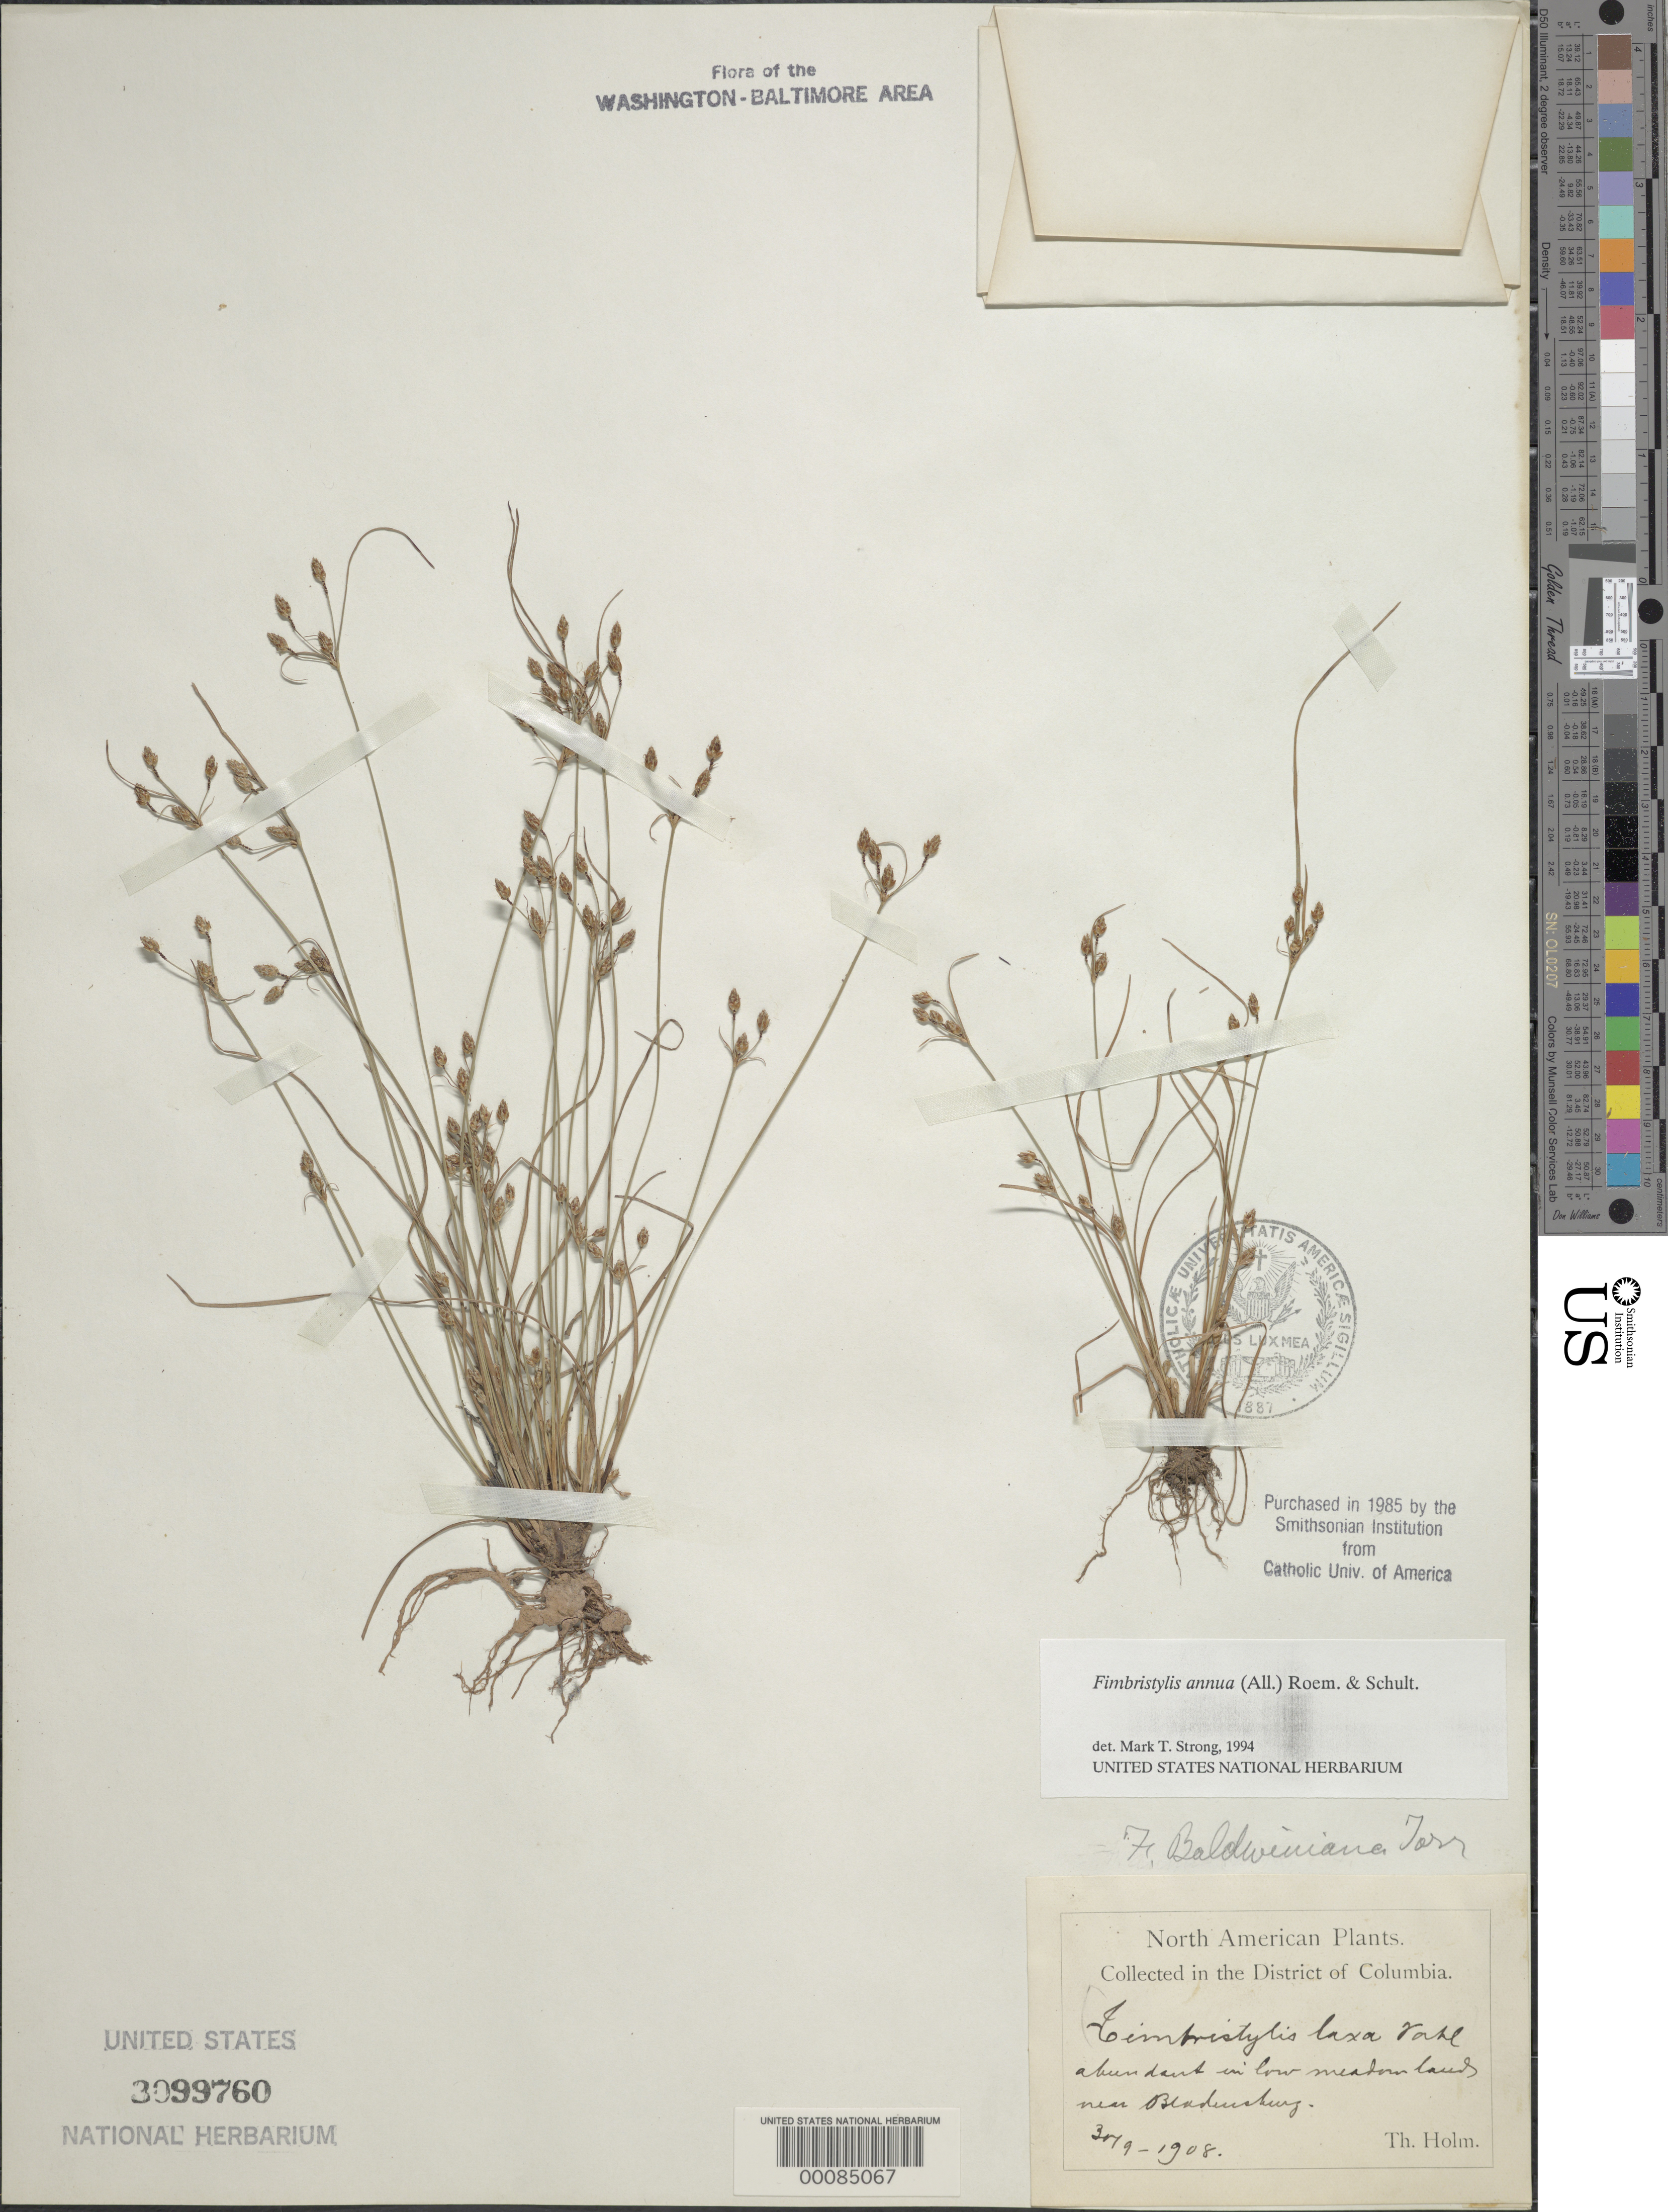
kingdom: Plantae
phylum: Tracheophyta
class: Liliopsida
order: Poales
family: Cyperaceae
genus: Fimbristylis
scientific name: Fimbristylis annua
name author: (All.) Roem. & Schult.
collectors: T. Holm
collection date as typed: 30 Sep 1908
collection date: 1908-09-30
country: United States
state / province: Maryland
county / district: Prince George's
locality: Near Bladensburg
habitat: Loe meadowland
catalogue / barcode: US 3099760